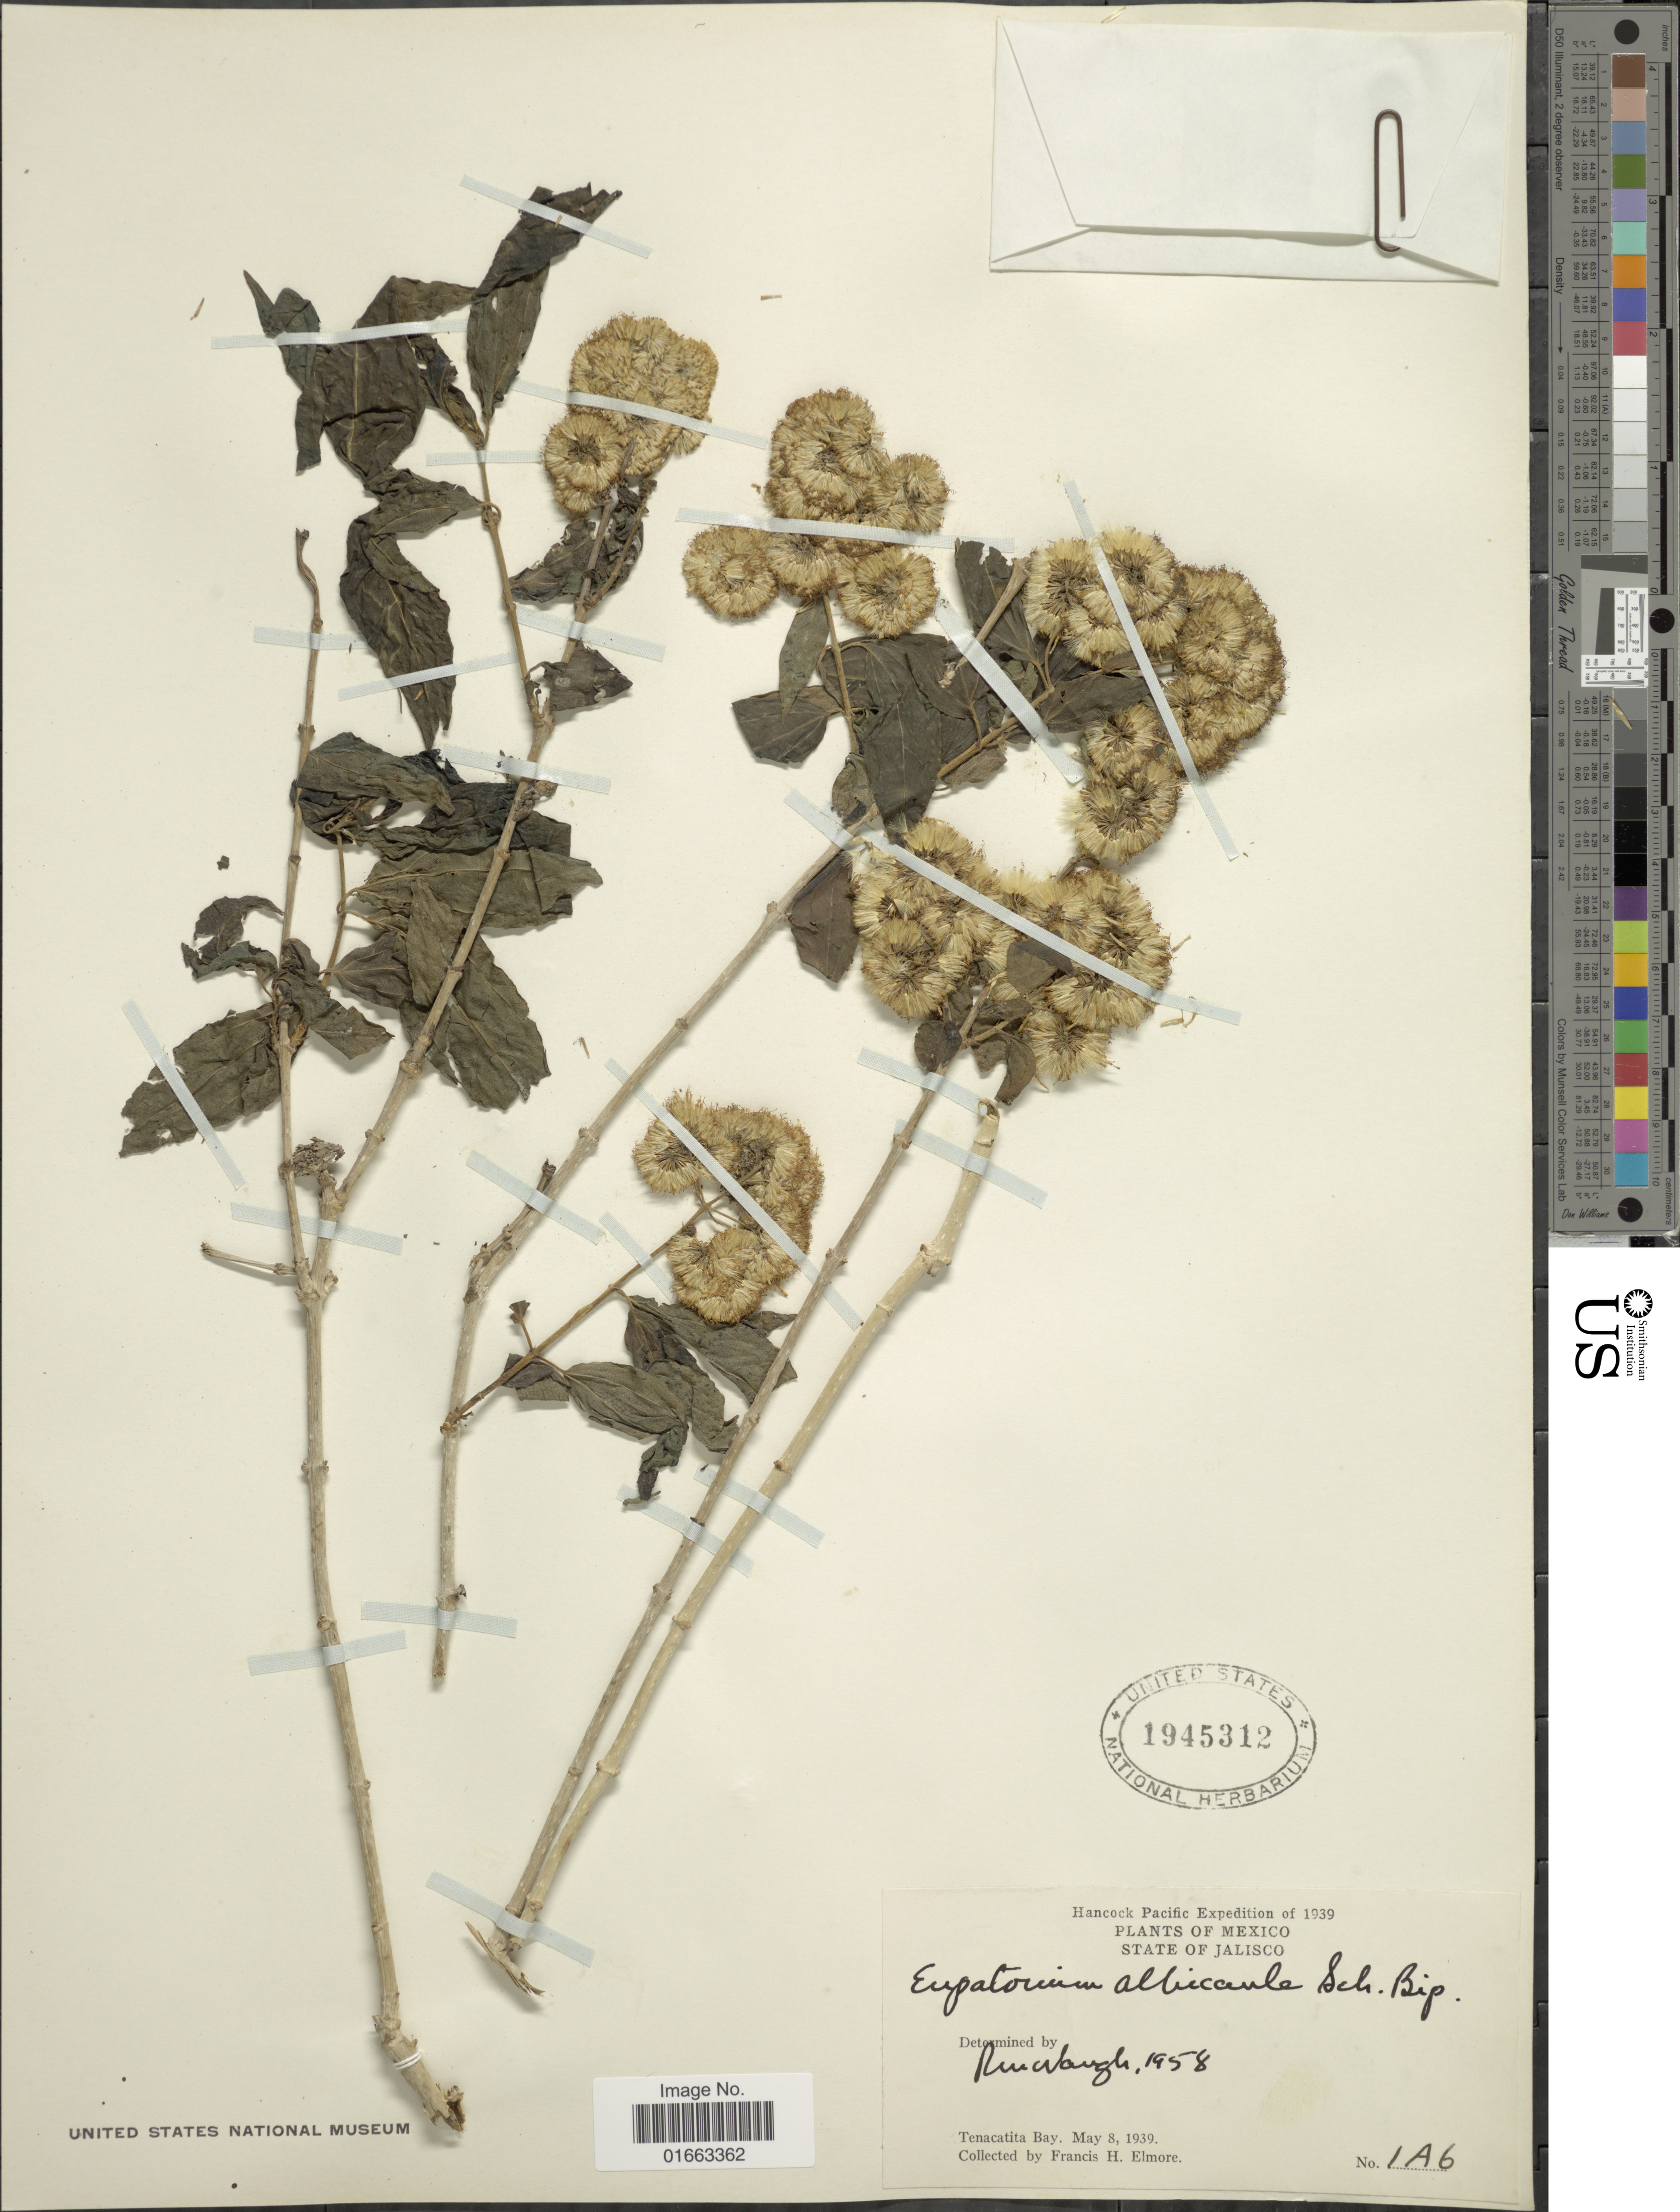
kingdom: Plantae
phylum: Tracheophyta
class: Magnoliopsida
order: Asterales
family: Asteraceae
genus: Koanophyllon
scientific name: Koanophyllon albicaule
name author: (Sch. Bip. ex Klatt) R.M. King & H. Rob.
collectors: F. H. Elmore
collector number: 1A6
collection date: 1939-05-08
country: Mexico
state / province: Jalisco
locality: Tenacatita Bay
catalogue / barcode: US 1945312